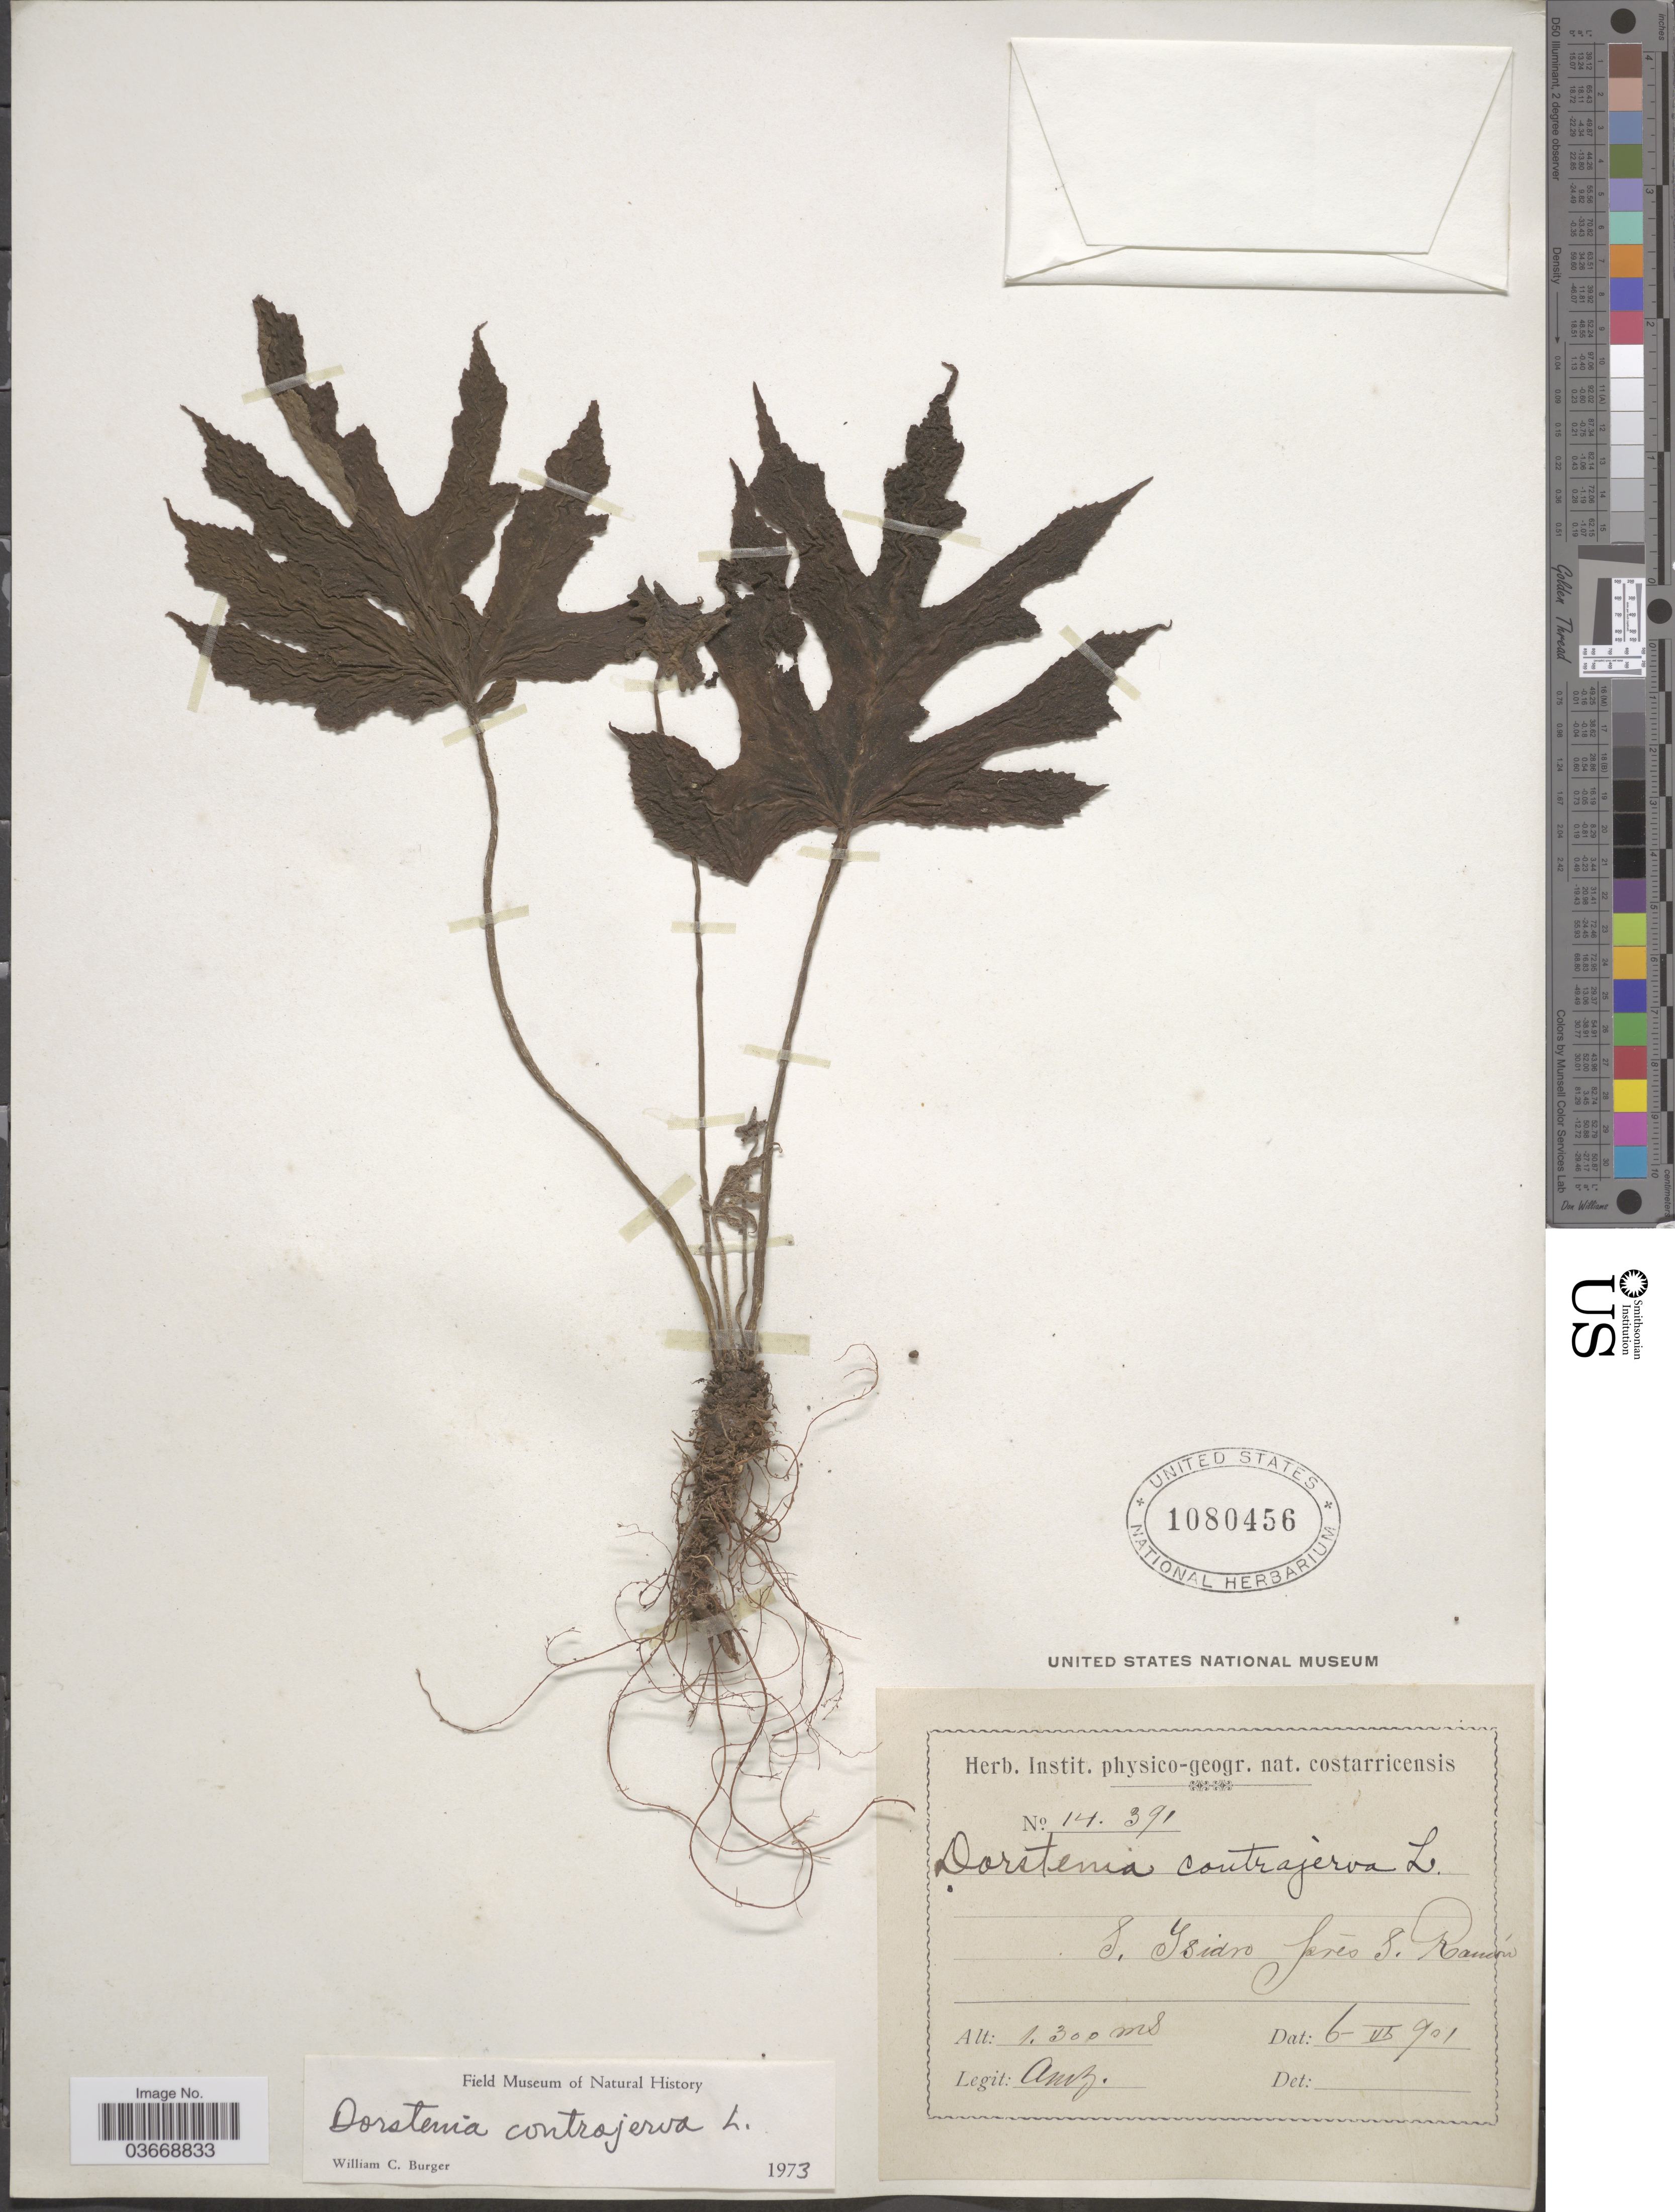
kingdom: Plantae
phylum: Tracheophyta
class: Magnoliopsida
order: Rosales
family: Moraceae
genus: Dorstenia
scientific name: Dorstenia contrajerva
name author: L.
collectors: A. Brenes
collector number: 14391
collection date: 1901-06-06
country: Costa Rica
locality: S. Ysidro prés S. Ramón.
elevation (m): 1300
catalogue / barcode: US 1080456